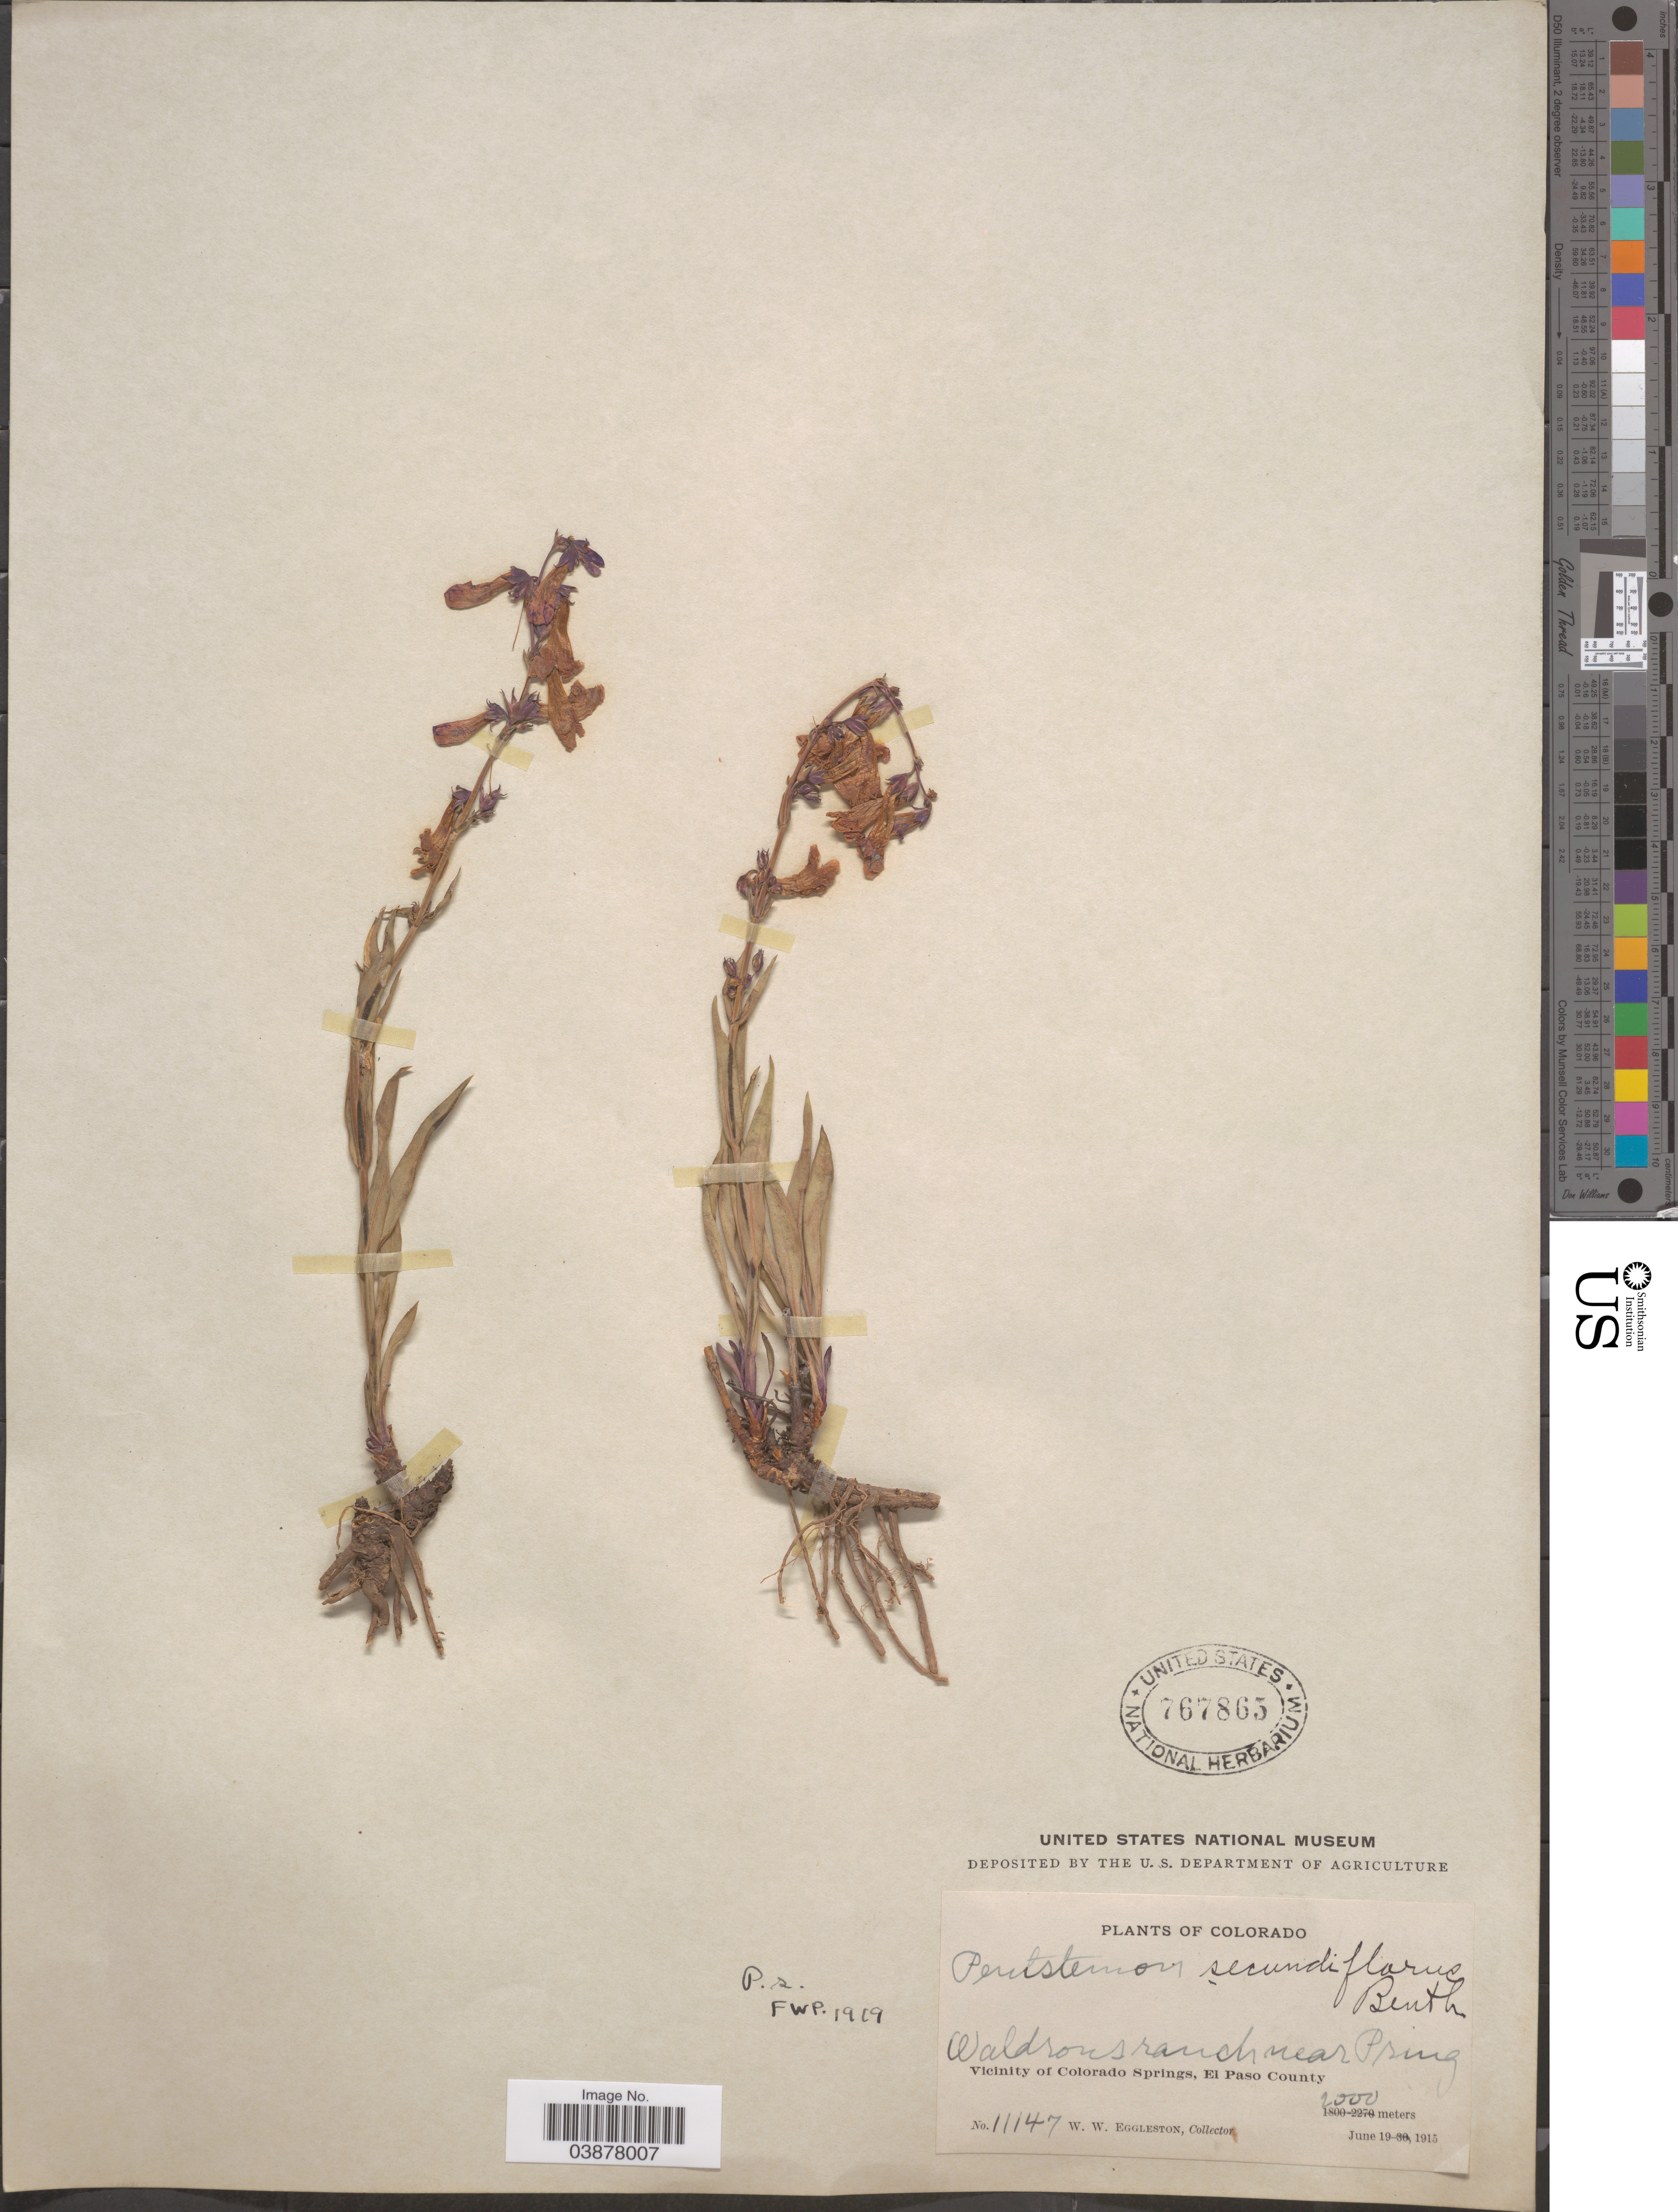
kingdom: Plantae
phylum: Tracheophyta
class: Magnoliopsida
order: Lamiales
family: Plantaginaceae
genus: Penstemon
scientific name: Penstemon secundiflorus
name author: Benth.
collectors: W. W. Eggleston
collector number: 11147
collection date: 1915-06-19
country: United States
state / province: Colorado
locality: Waldrons ranch near Pring. Vicinity of Colorado Springs, El Paso County.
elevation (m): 2000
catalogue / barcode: US 767865